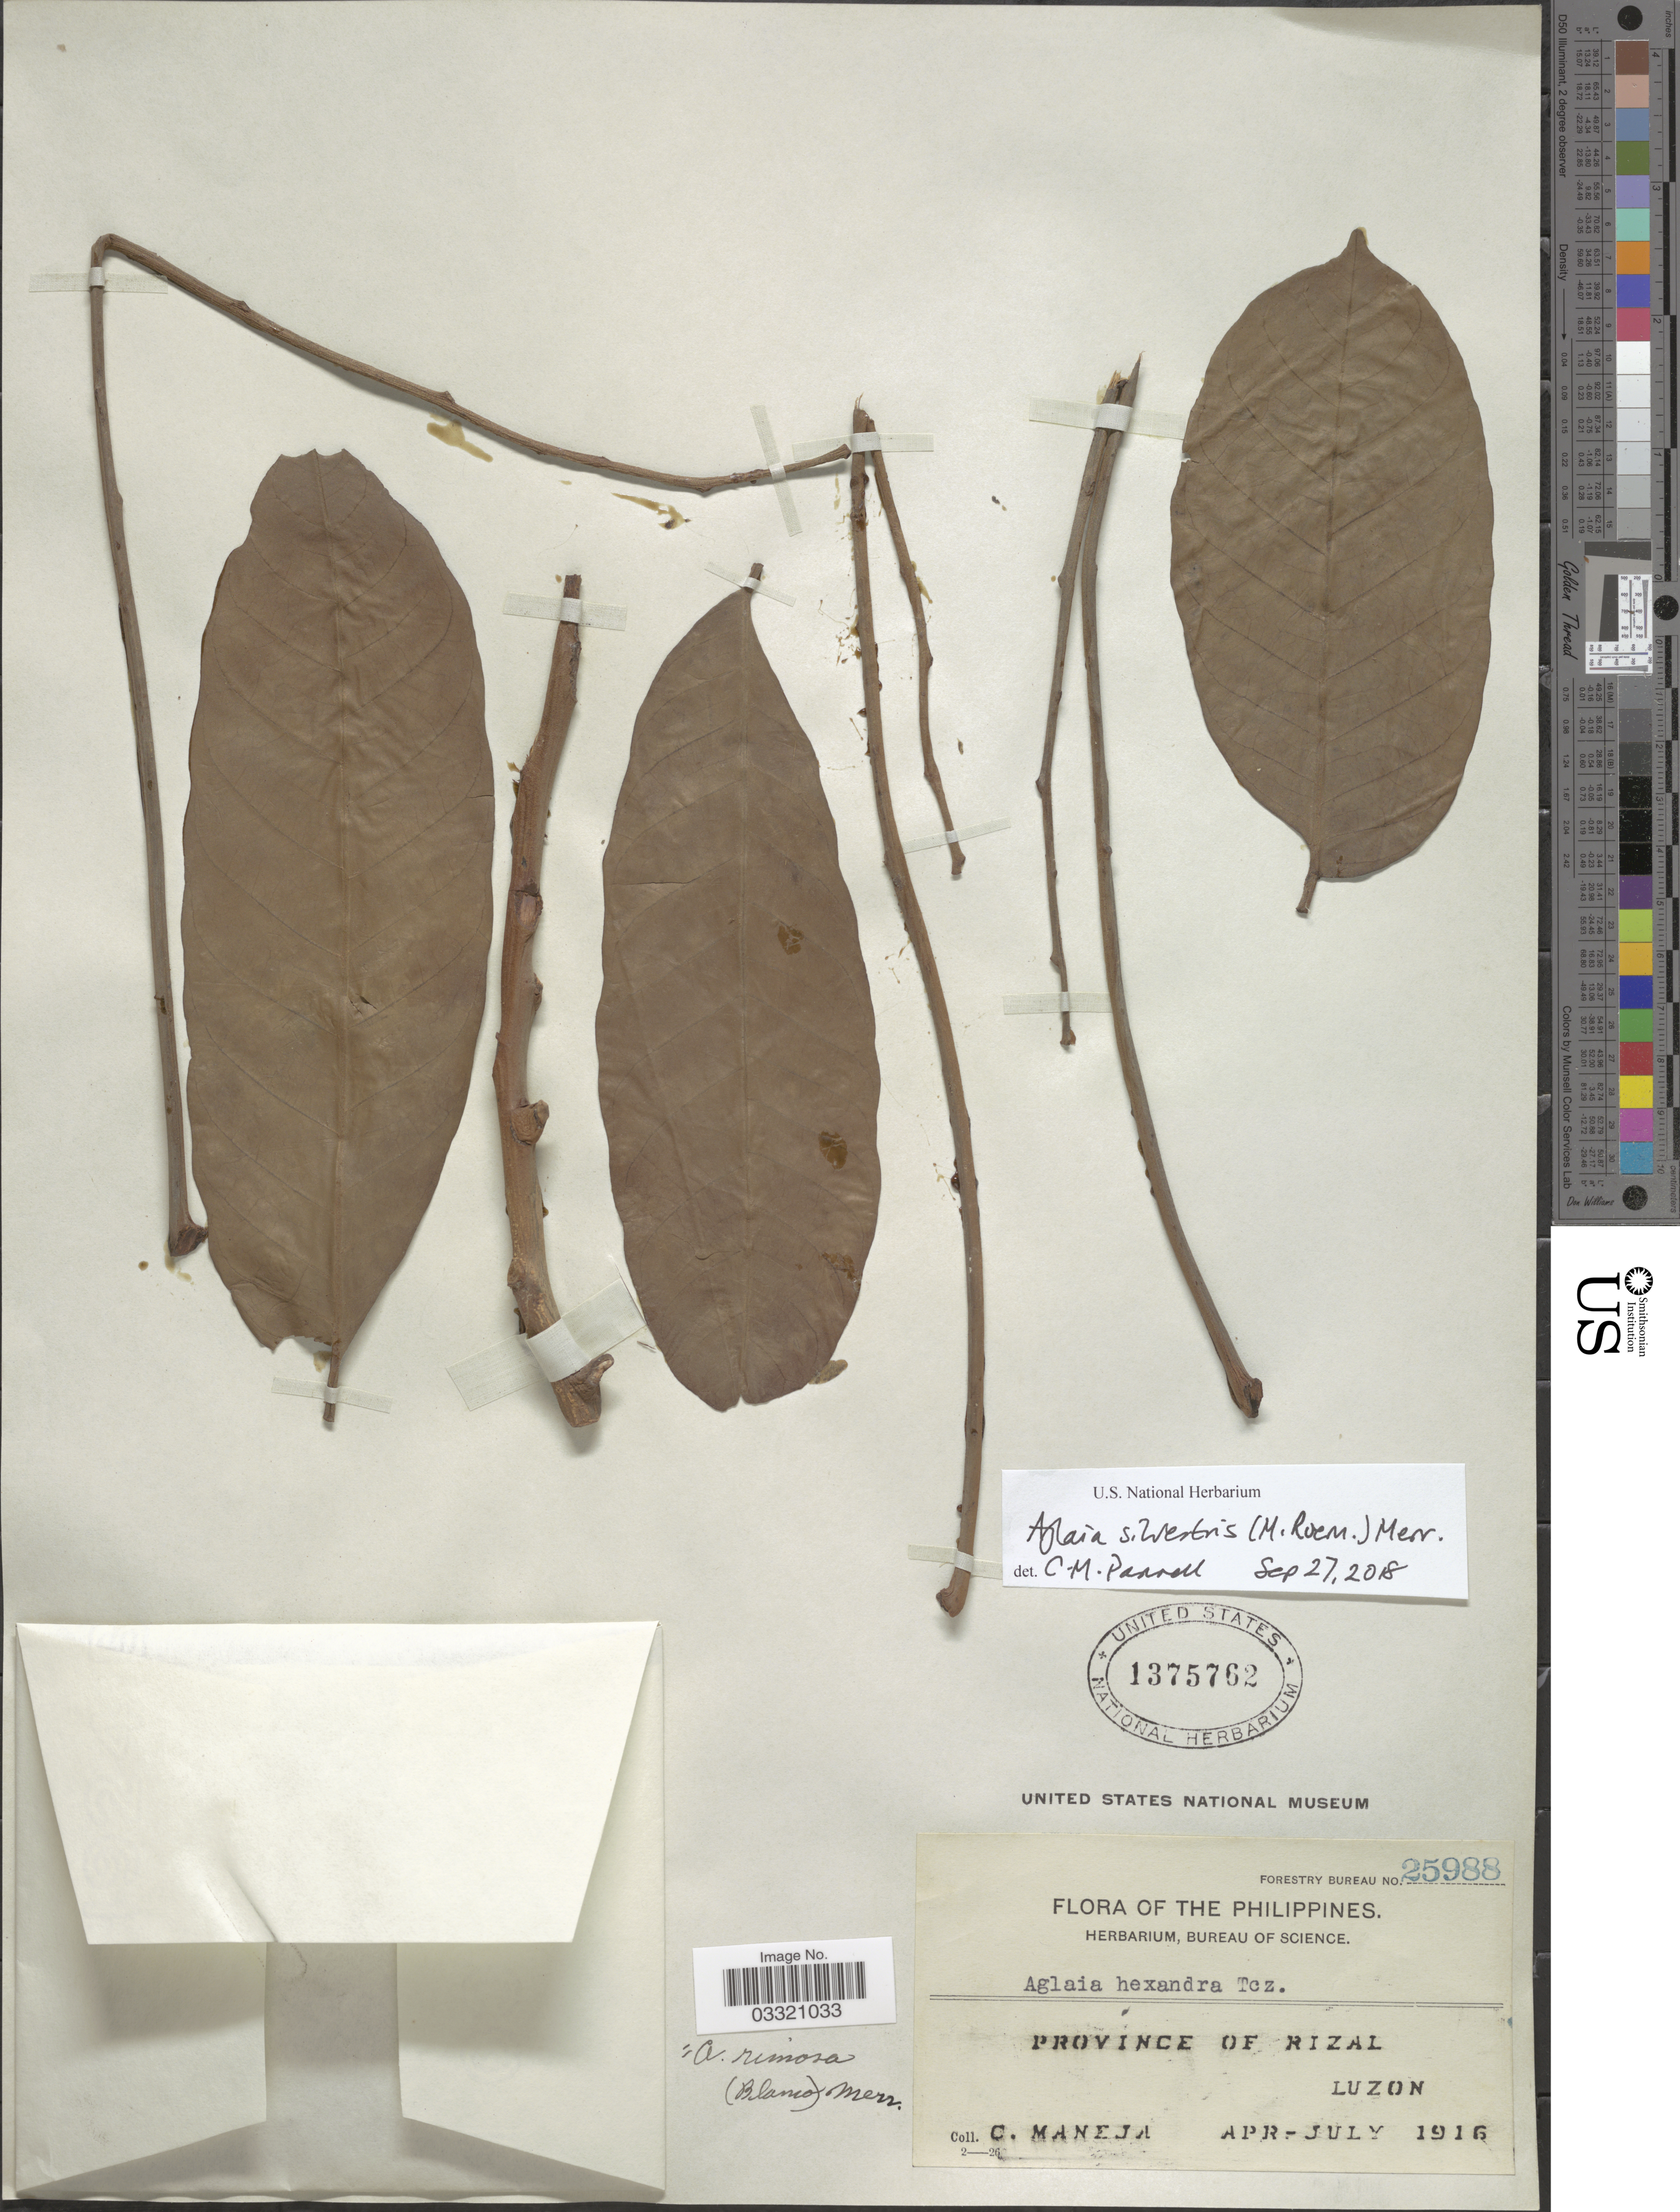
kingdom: Plantae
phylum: Tracheophyta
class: Magnoliopsida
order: Sapindales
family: Meliaceae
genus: Aglaia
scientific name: Aglaia silvestris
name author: (M. Roem.) Merr.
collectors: C. Maneja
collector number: Forestry Bureau 25988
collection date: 1916-04/1916-07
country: Philippines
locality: Province of Rizal. Luzon.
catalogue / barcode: US 1375762